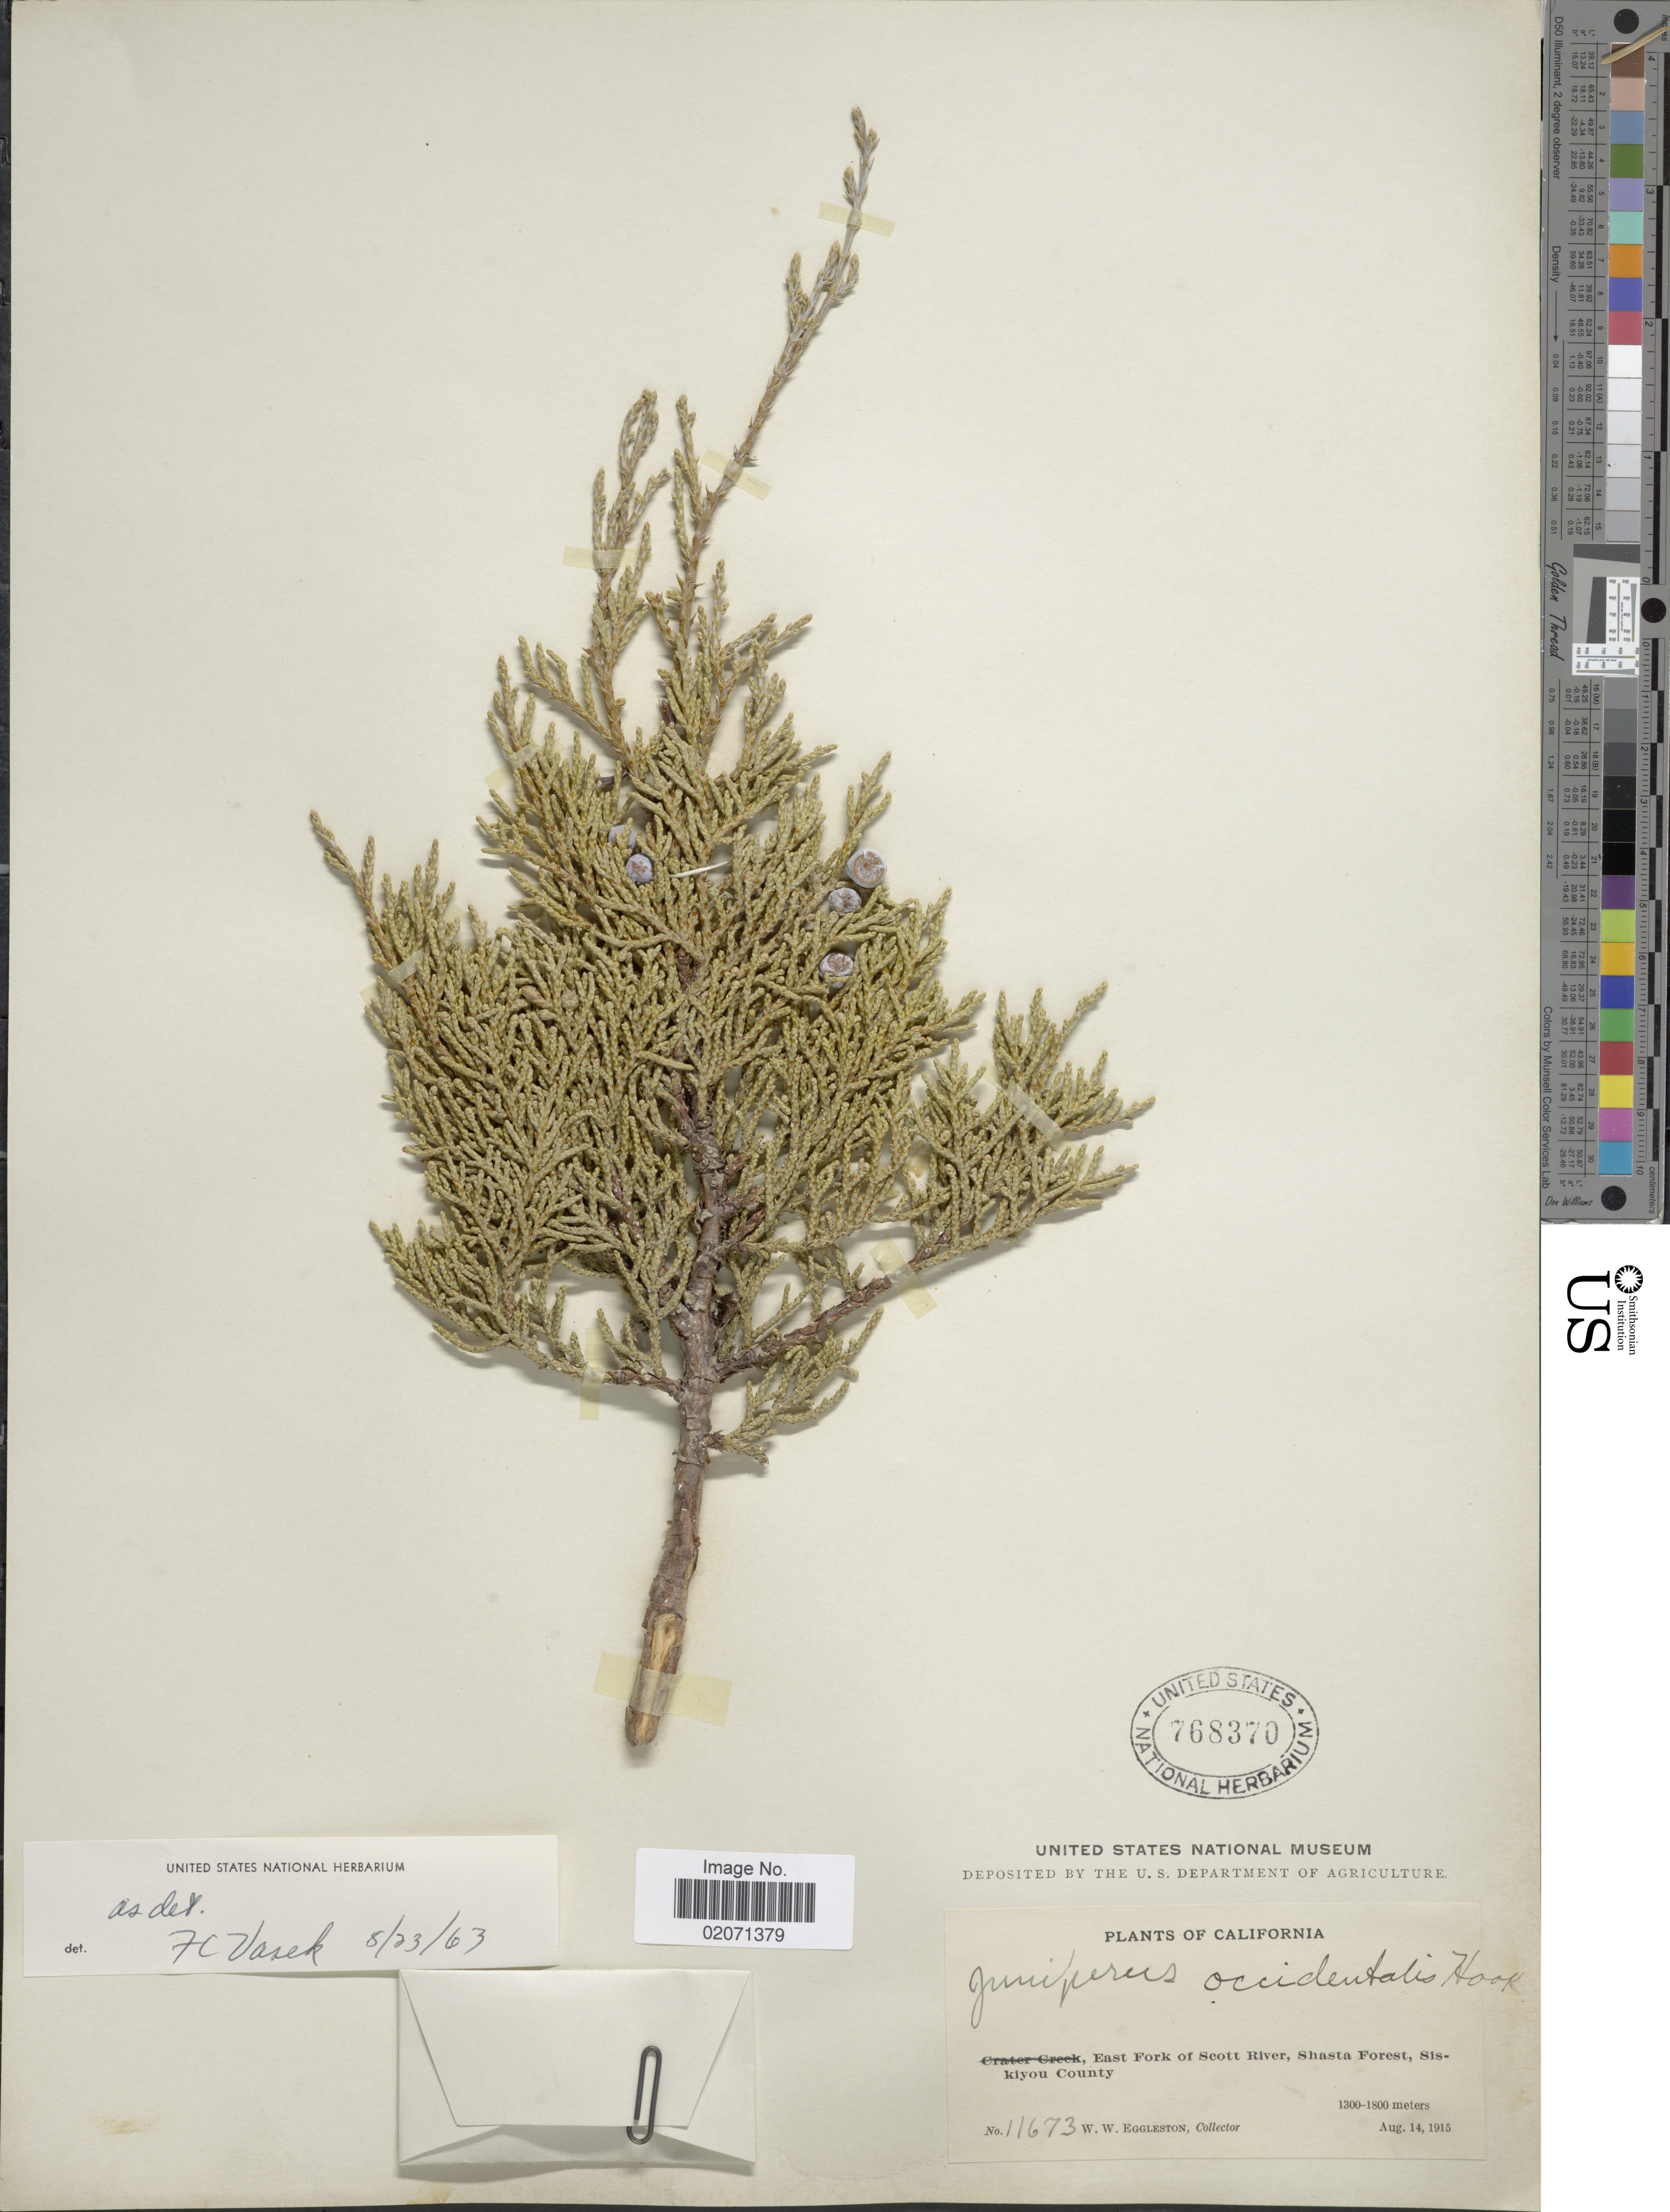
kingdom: Plantae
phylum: Tracheophyta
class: Pinopsida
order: Pinales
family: Cupressaceae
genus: Juniperus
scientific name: Juniperus occidentalis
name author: Hook.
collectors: W. W. Eggleston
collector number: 11673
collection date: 1915-08-14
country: United States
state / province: California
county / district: Siskiyou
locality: East Fork of Scott River, Shasta Forest, Siskiyou County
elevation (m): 1300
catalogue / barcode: US 768370